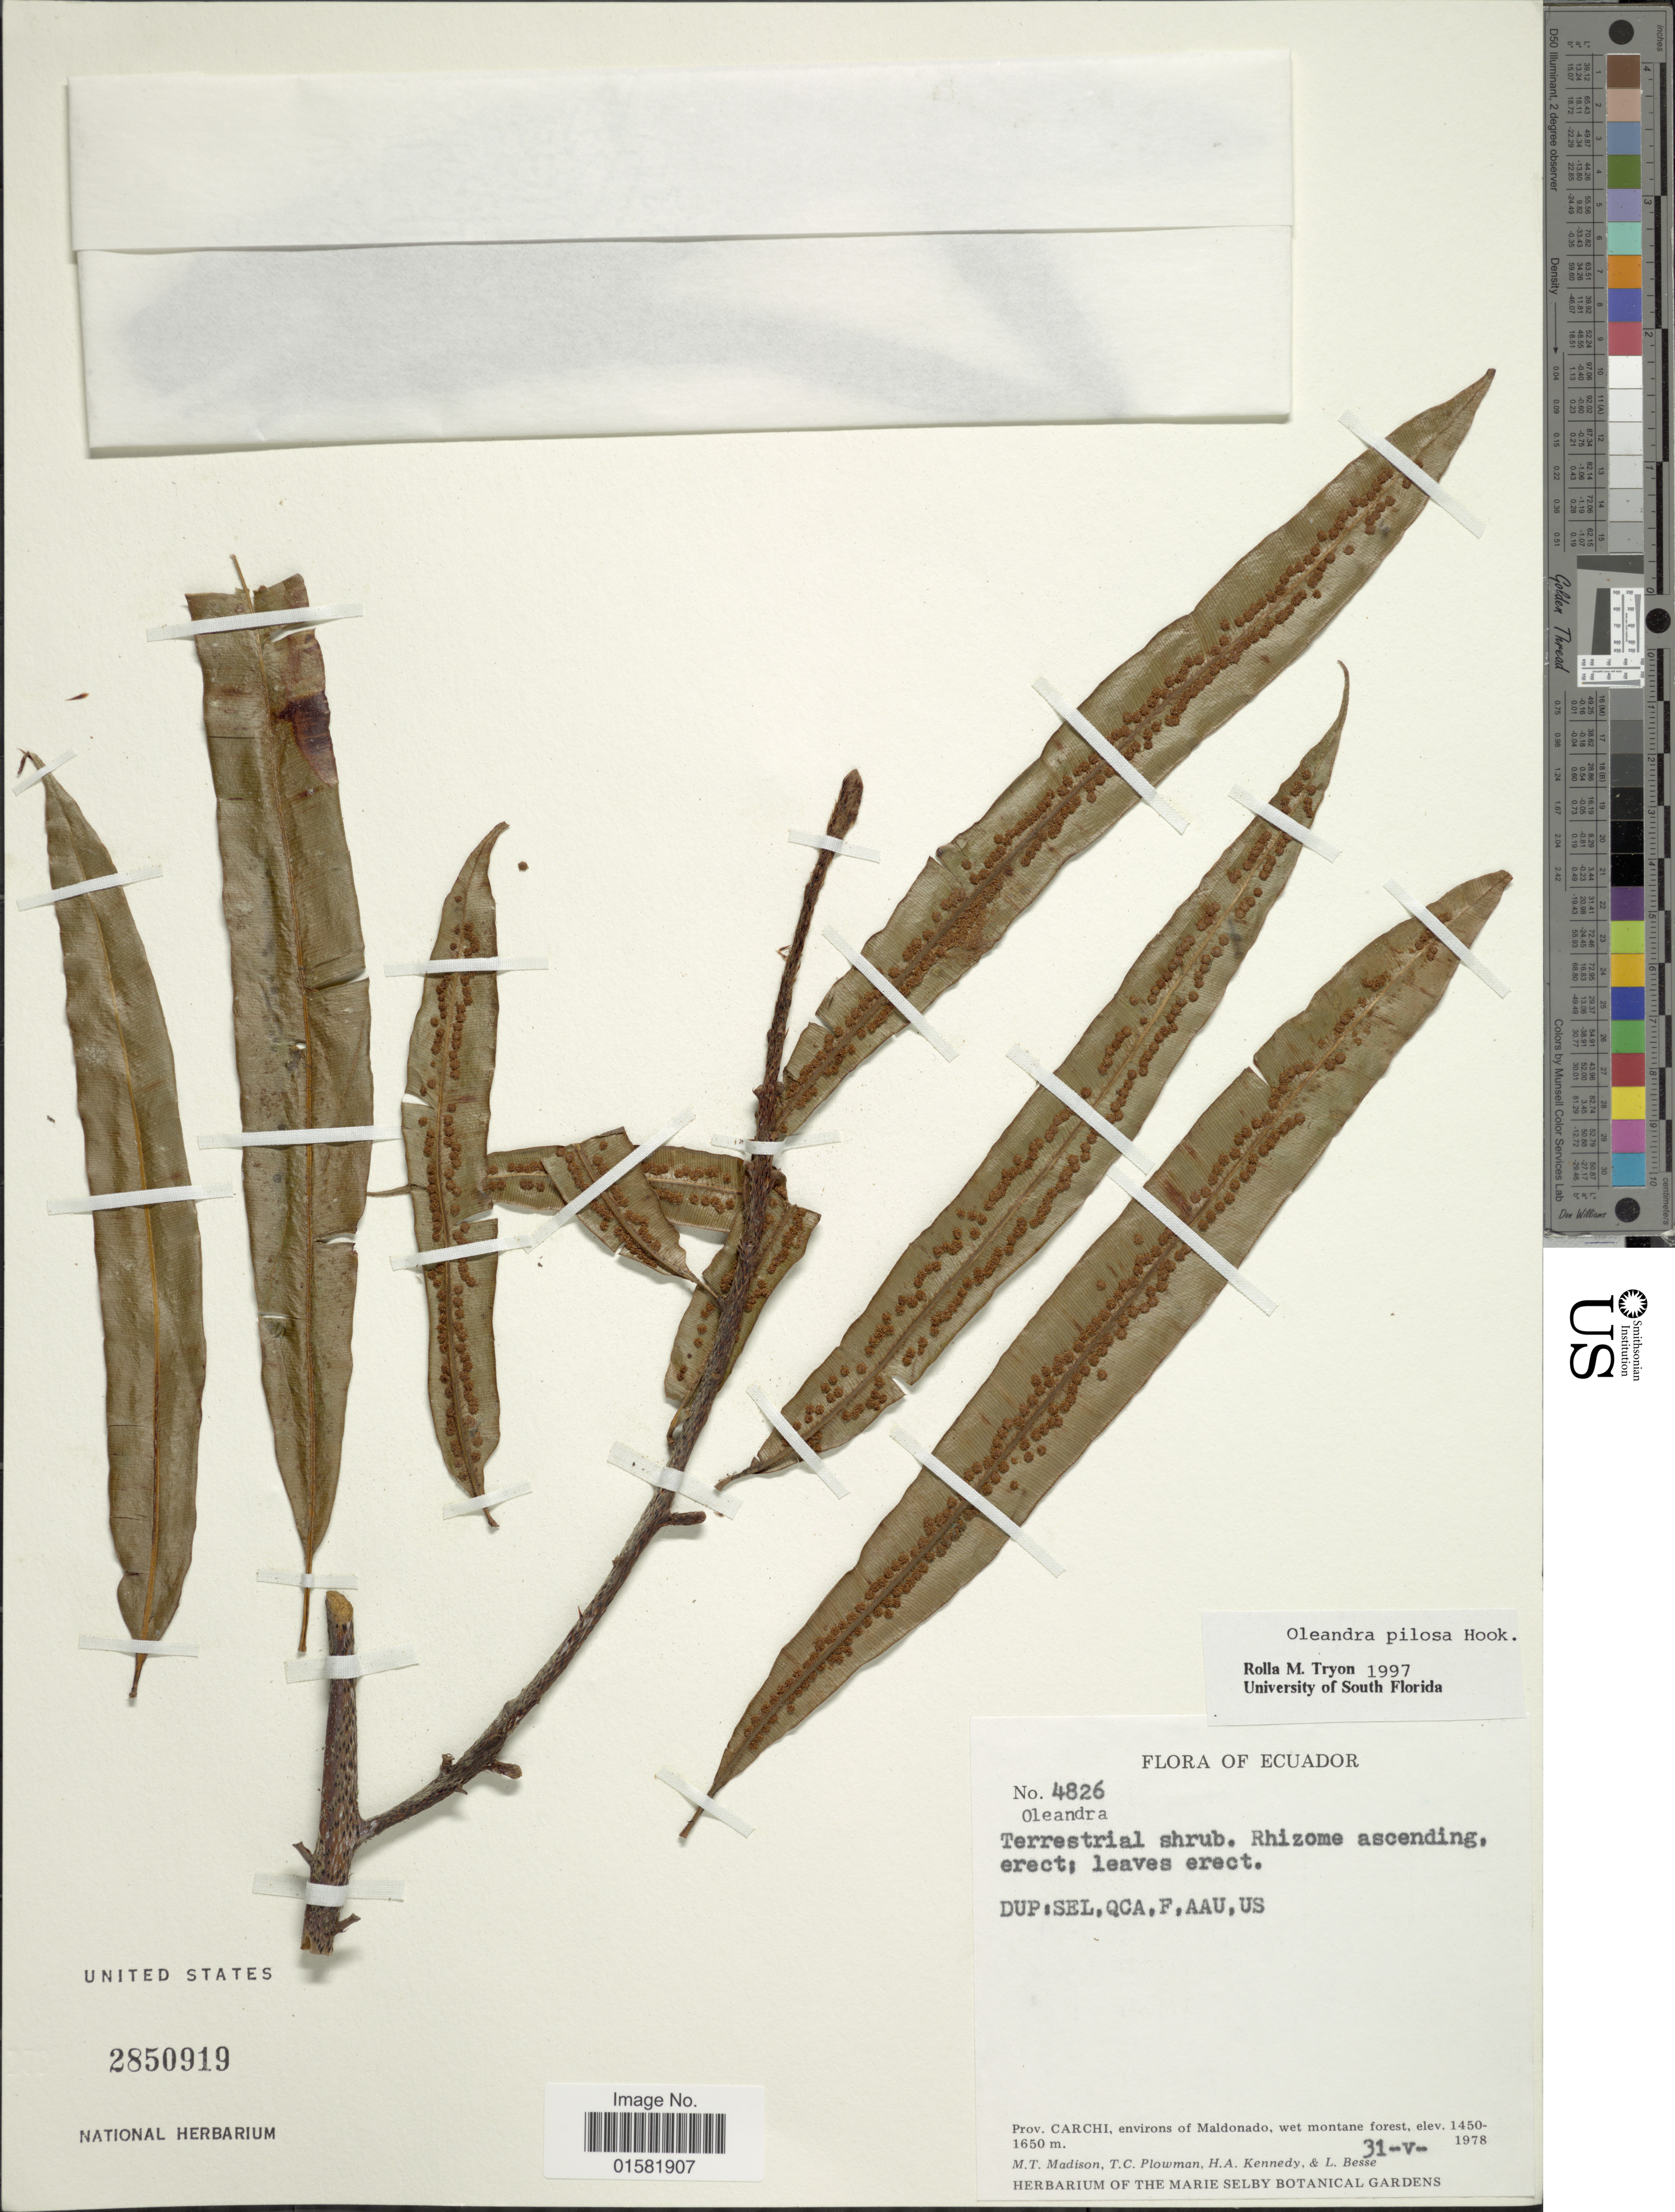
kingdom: Plantae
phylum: Tracheophyta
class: Polypodiopsida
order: Polypodiales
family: Oleandraceae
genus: Oleandra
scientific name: Oleandra pilosa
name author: Hook.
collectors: M. T. Madison, T. Plowman, H. Kennedy & L. Besse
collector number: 4826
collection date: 1978-05-31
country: Ecuador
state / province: Carchi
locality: Ecuador, Prov. Carchi, environs of Maldonado.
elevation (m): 1450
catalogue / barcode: US 2850919